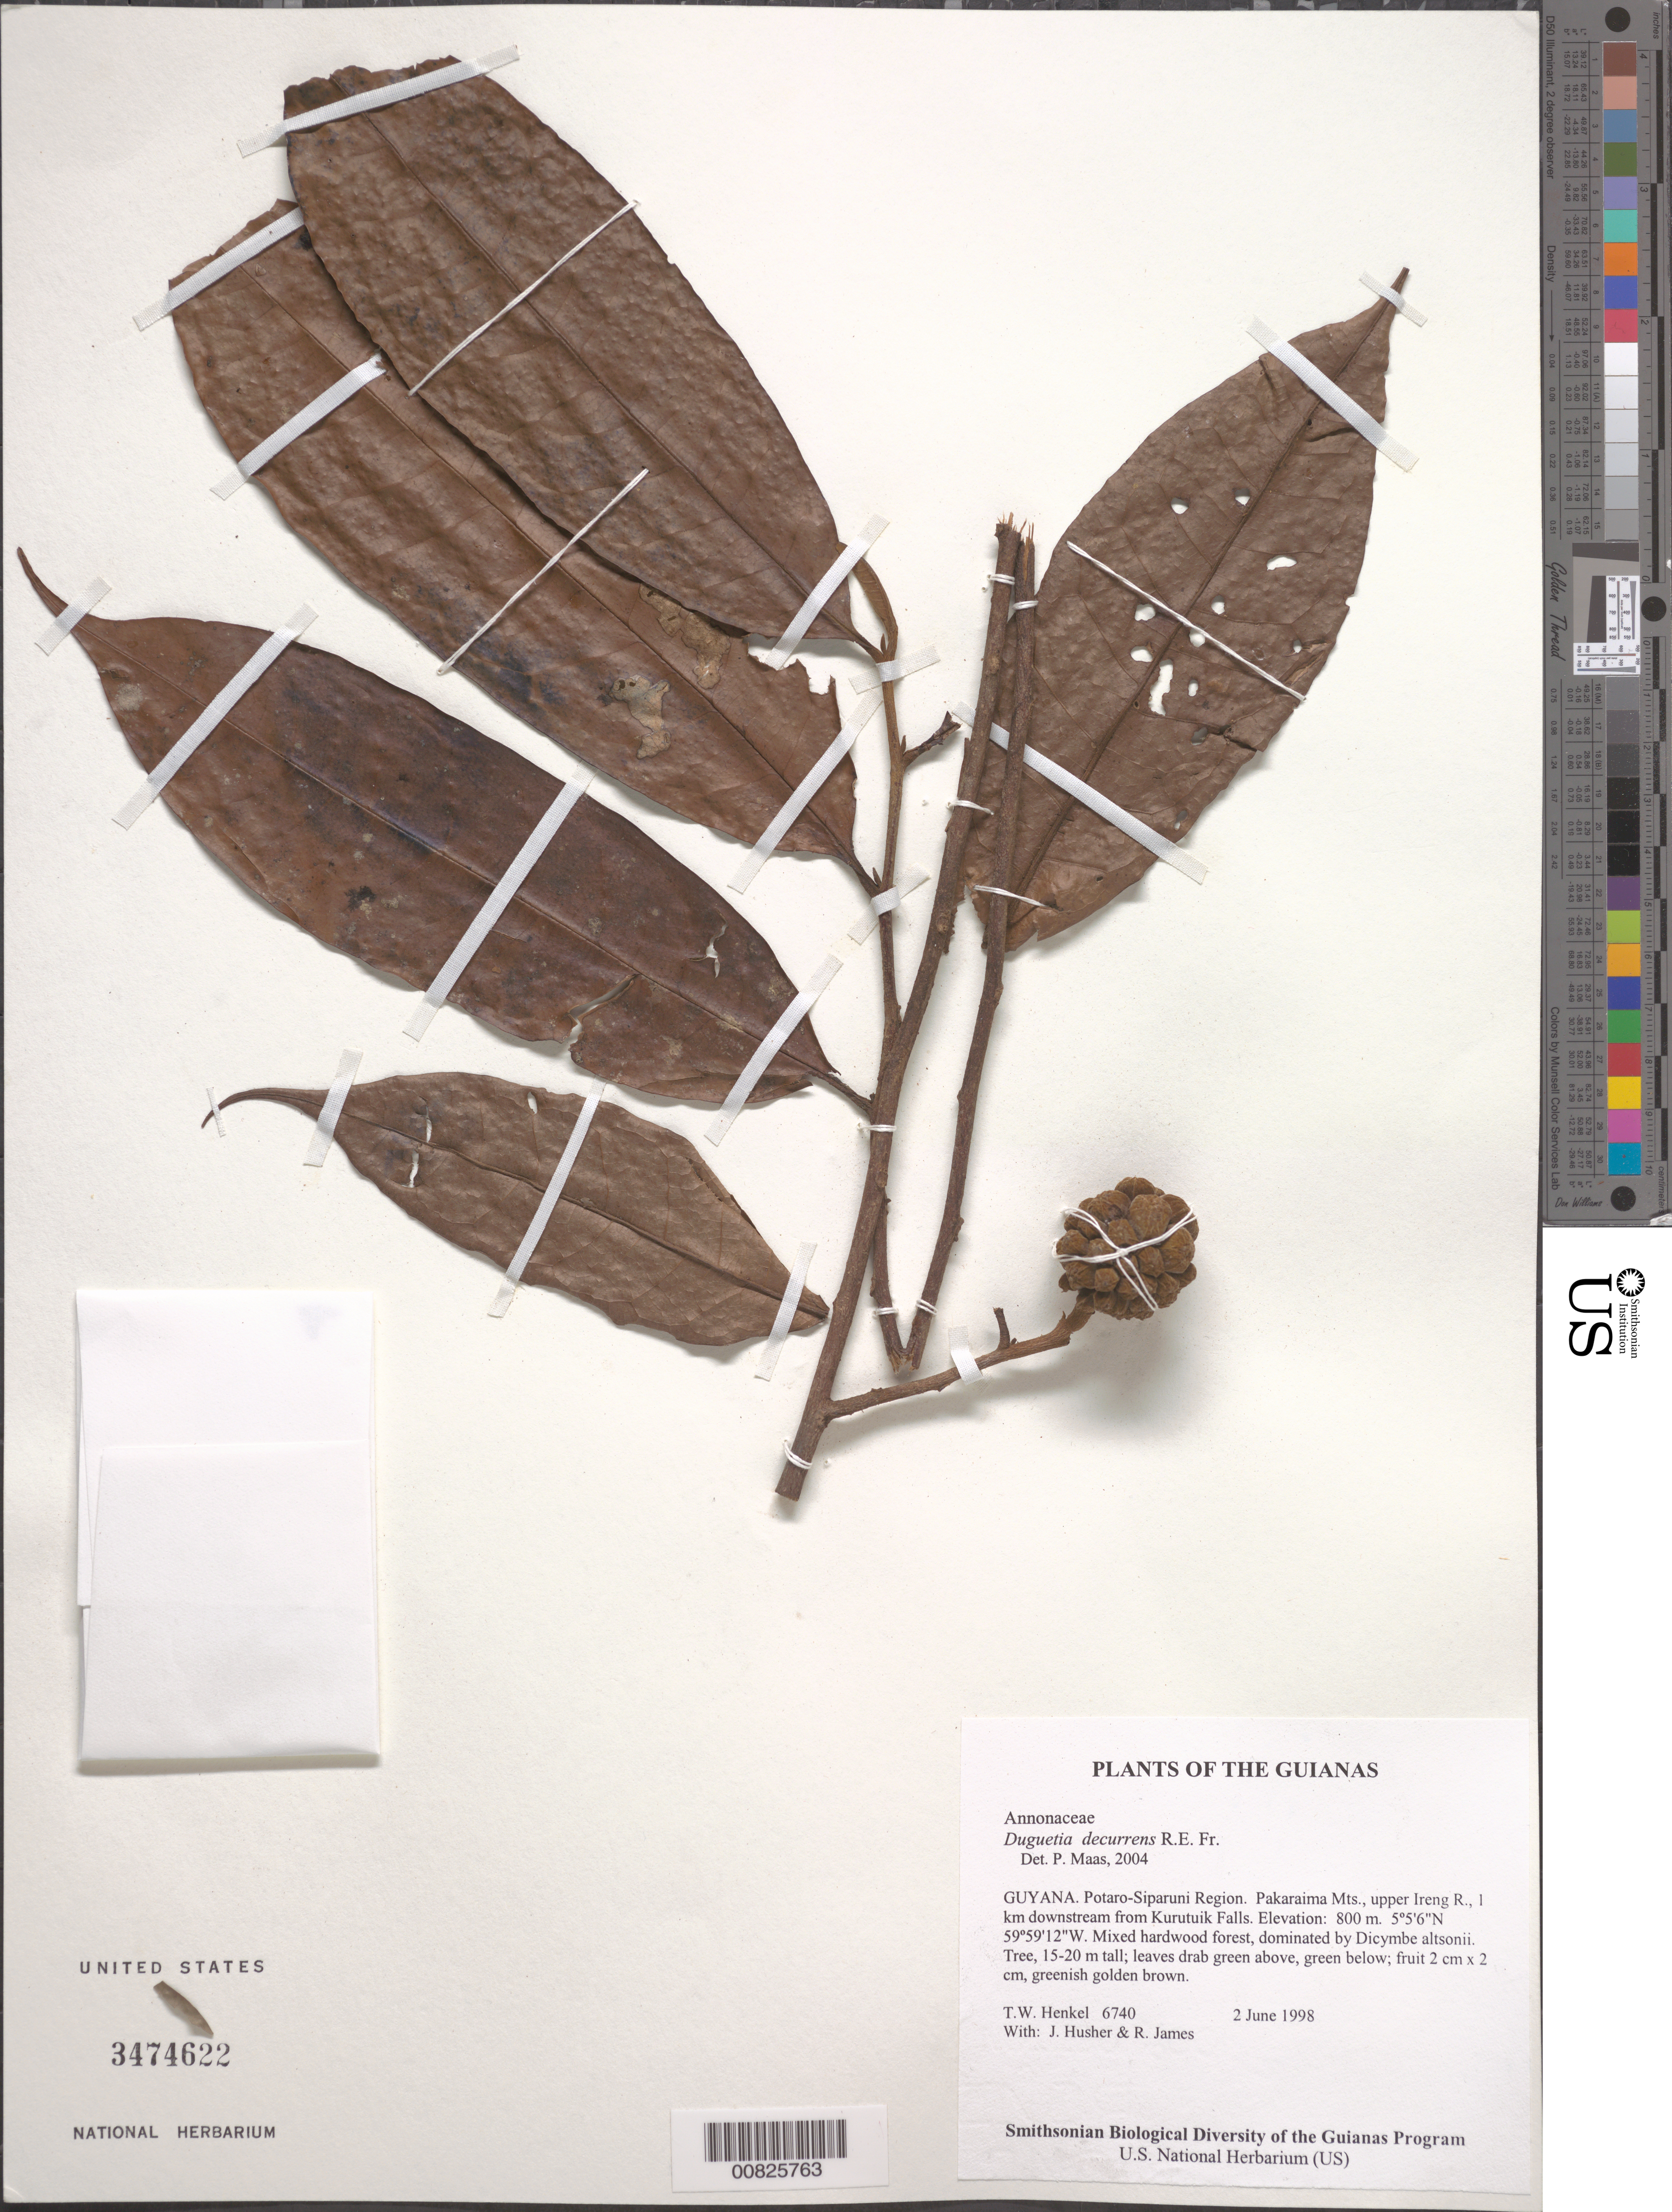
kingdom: Plantae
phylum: Tracheophyta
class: Magnoliopsida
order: Magnoliales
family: Annonaceae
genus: Duguetia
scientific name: Duguetia decurrens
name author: R.E. Fr.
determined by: Maas, Paul J. M.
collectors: T. Henkel, J. Husher & R. James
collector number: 6740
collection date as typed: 2 June 1998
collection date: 1998-06-02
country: Guyana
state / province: Potaro-Siparuni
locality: Pakaraima Mts., upper Ireng R., 1 km downstream from Kurutuik Falls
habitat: Mixed hardwood forest, dominated by Dicymbe altsonii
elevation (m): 800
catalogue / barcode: US 3474622